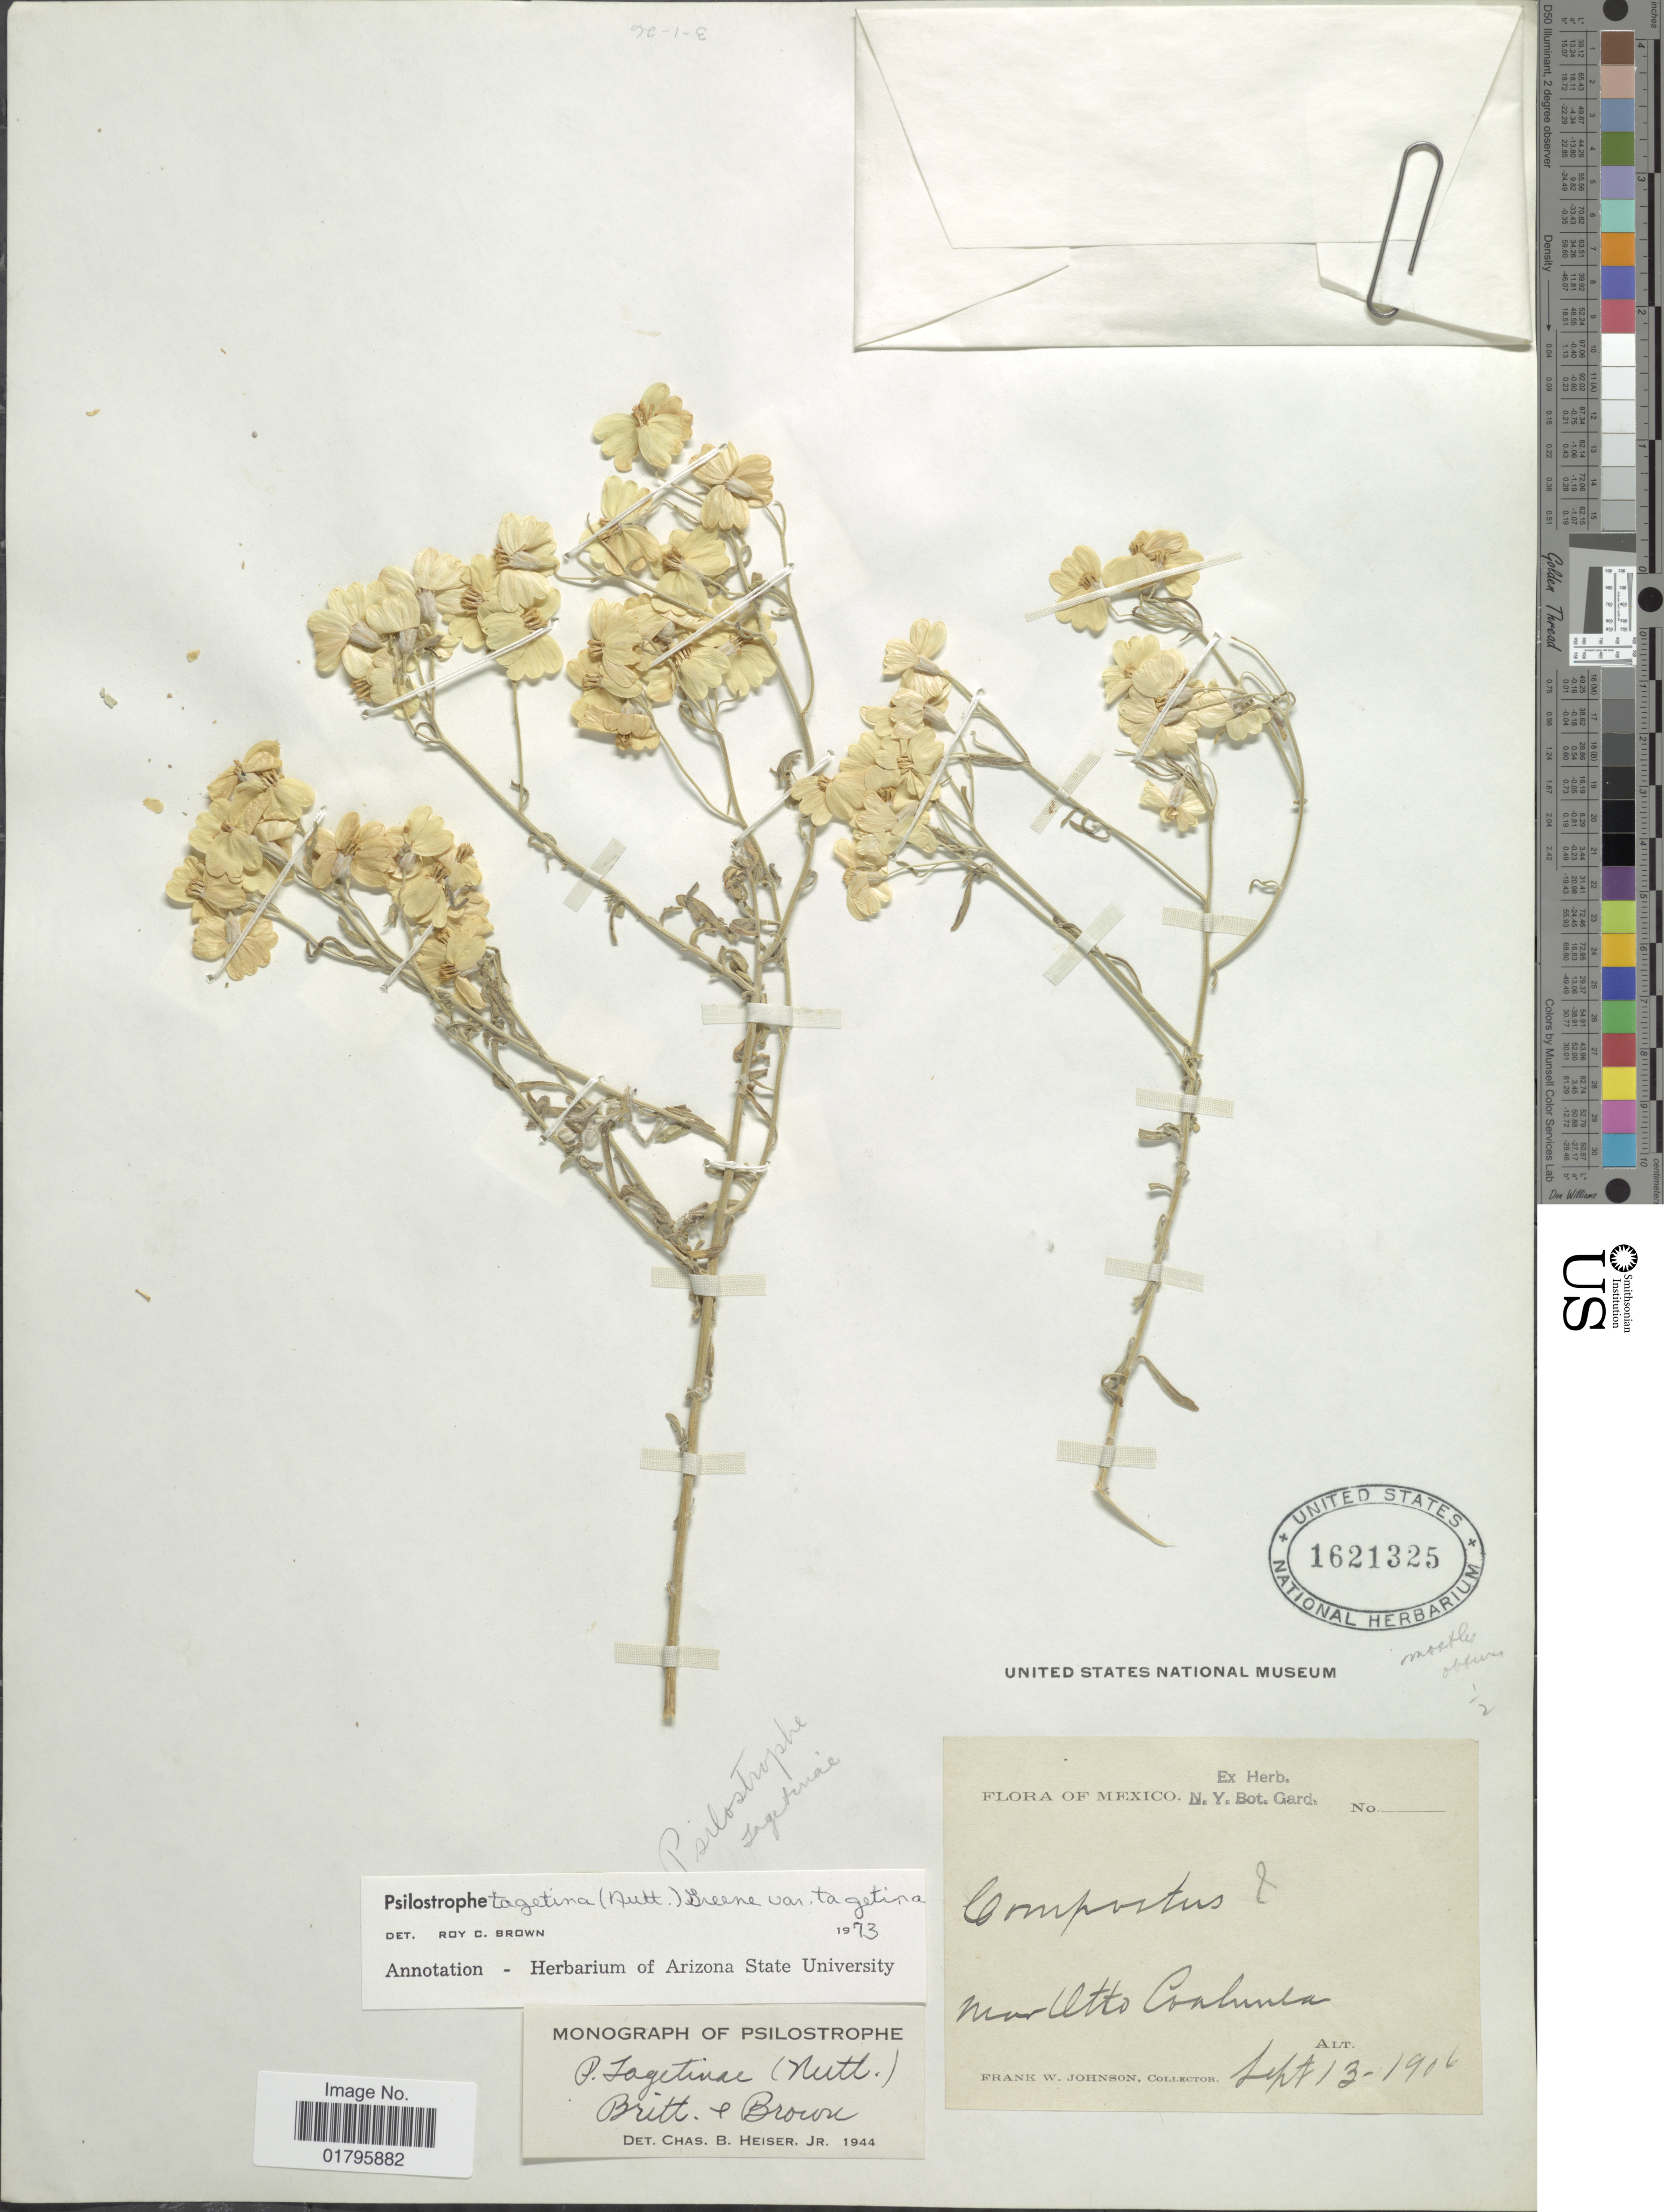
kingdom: Plantae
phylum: Tracheophyta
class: Magnoliopsida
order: Asterales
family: Asteraceae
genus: Psilostrophe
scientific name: Psilostrophe tagetina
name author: (Nutt.) Greene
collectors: F. W. Johnson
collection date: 1906-09-13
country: Mexico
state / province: Coahuila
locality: Near Alto Coahuila.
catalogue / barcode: US 1621325